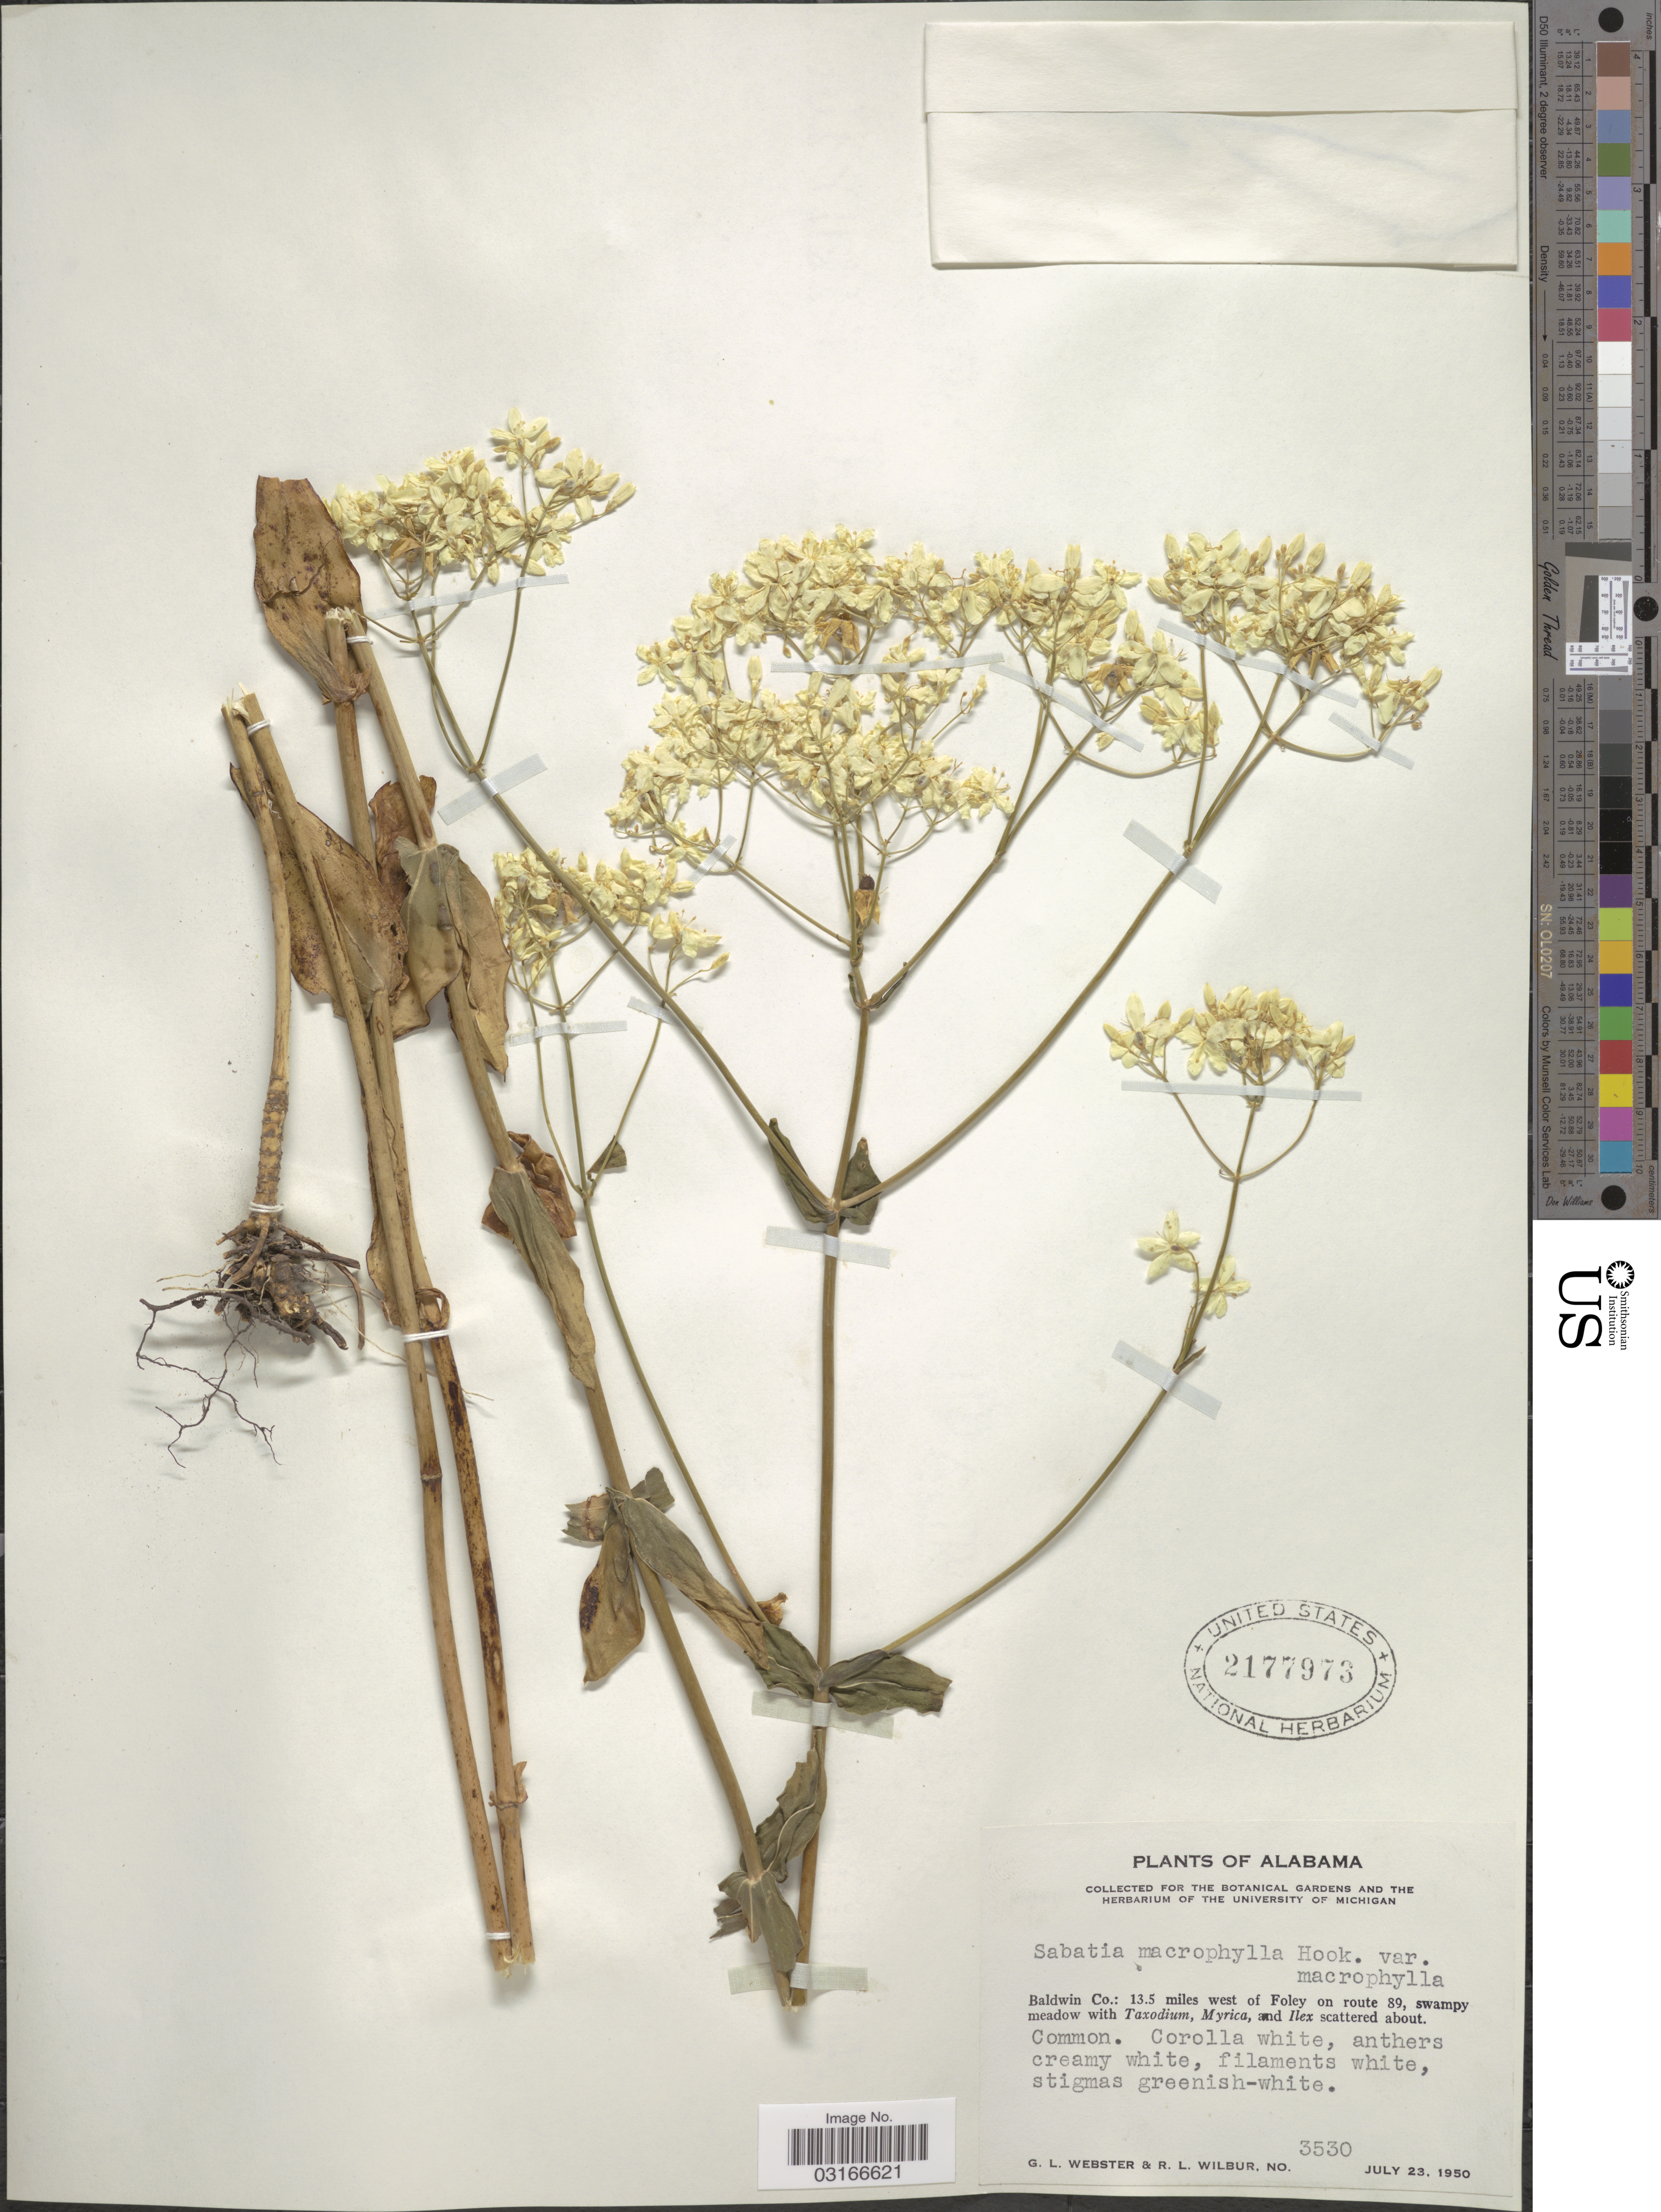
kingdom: Plantae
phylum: Tracheophyta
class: Magnoliopsida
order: Gentianales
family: Gentianaceae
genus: Sabatia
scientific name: Sabatia macrophylla var. macrophylla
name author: Hook.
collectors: G. L. Webster & R. L. Wilbur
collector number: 3530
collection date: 1950-07-23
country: United States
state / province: Alabama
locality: Baldwin Co.: 13.5 miles west of Foley on route 89, swampy meadow.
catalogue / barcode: US 2177973